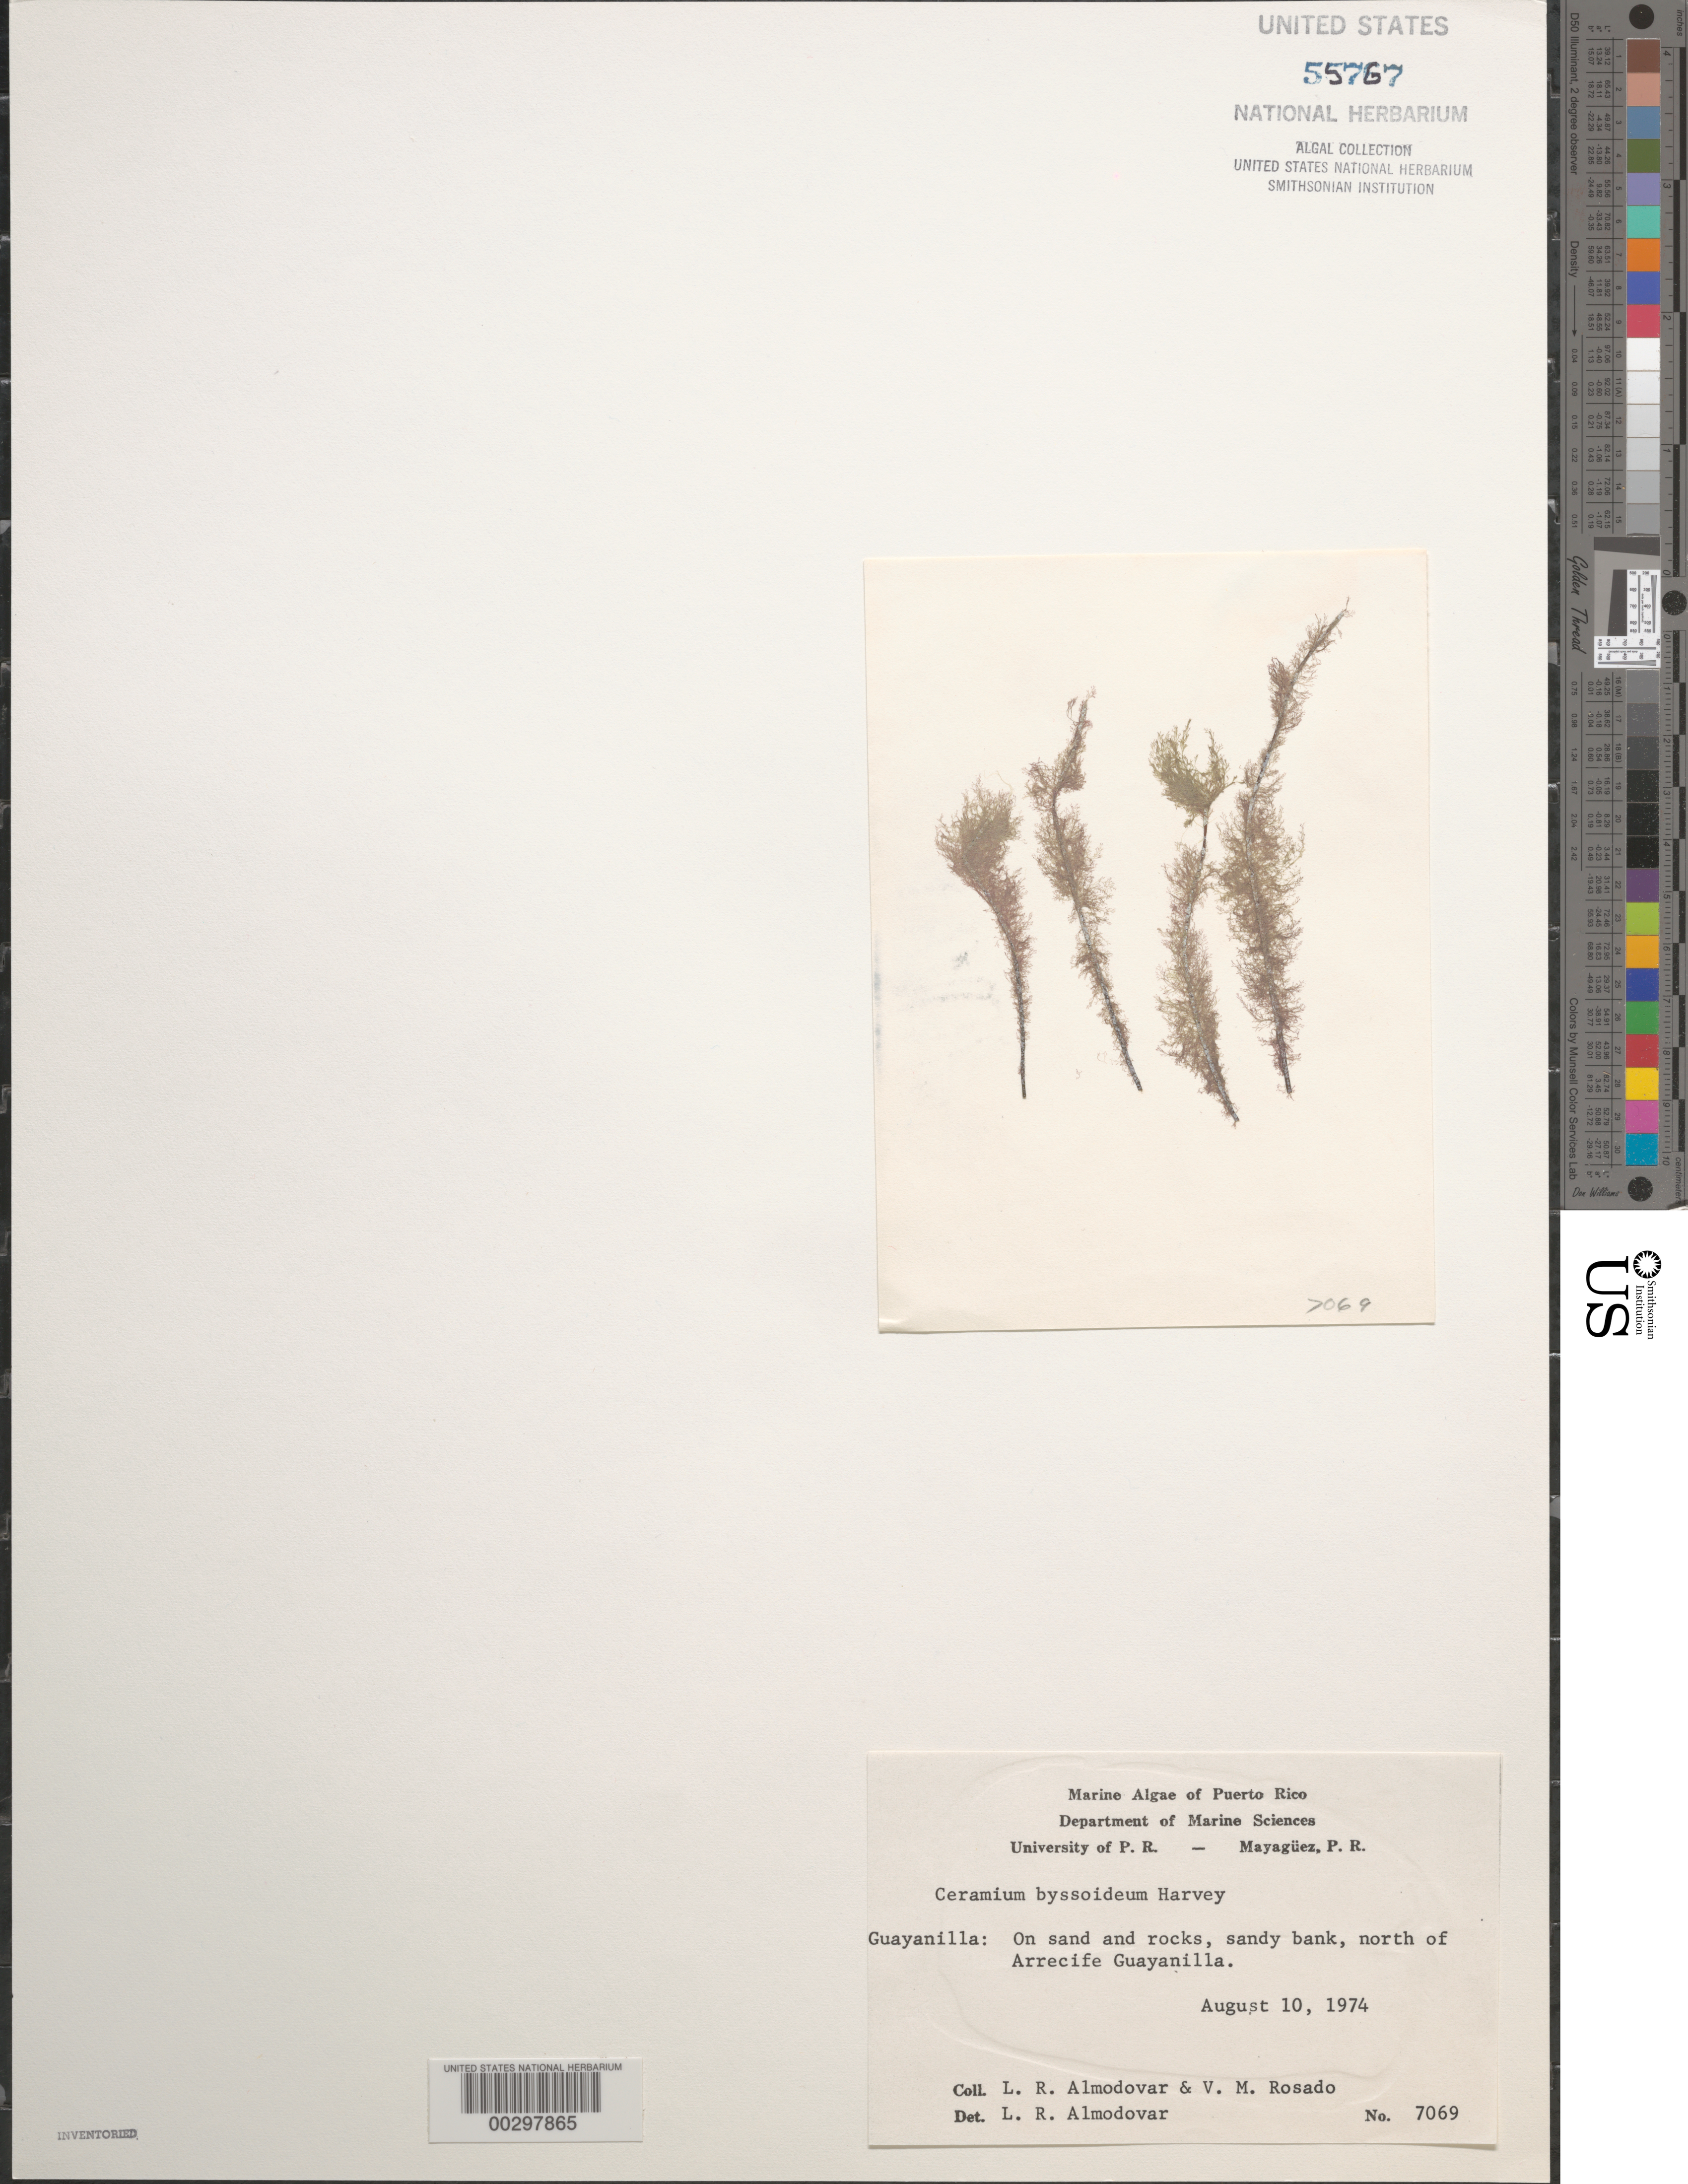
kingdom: Plantae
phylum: Rhodophyta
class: Florideophyceae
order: Ceramiales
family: Ceramiaceae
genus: Ceramium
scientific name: Ceramium byssoideum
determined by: Almodovar, L. R.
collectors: L. Almodovar & V. Rosado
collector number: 7069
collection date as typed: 10 Aug 1974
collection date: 1974-08-10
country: Puerto Rico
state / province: Guayanilla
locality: North of arrecife guayanilla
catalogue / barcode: US 55767